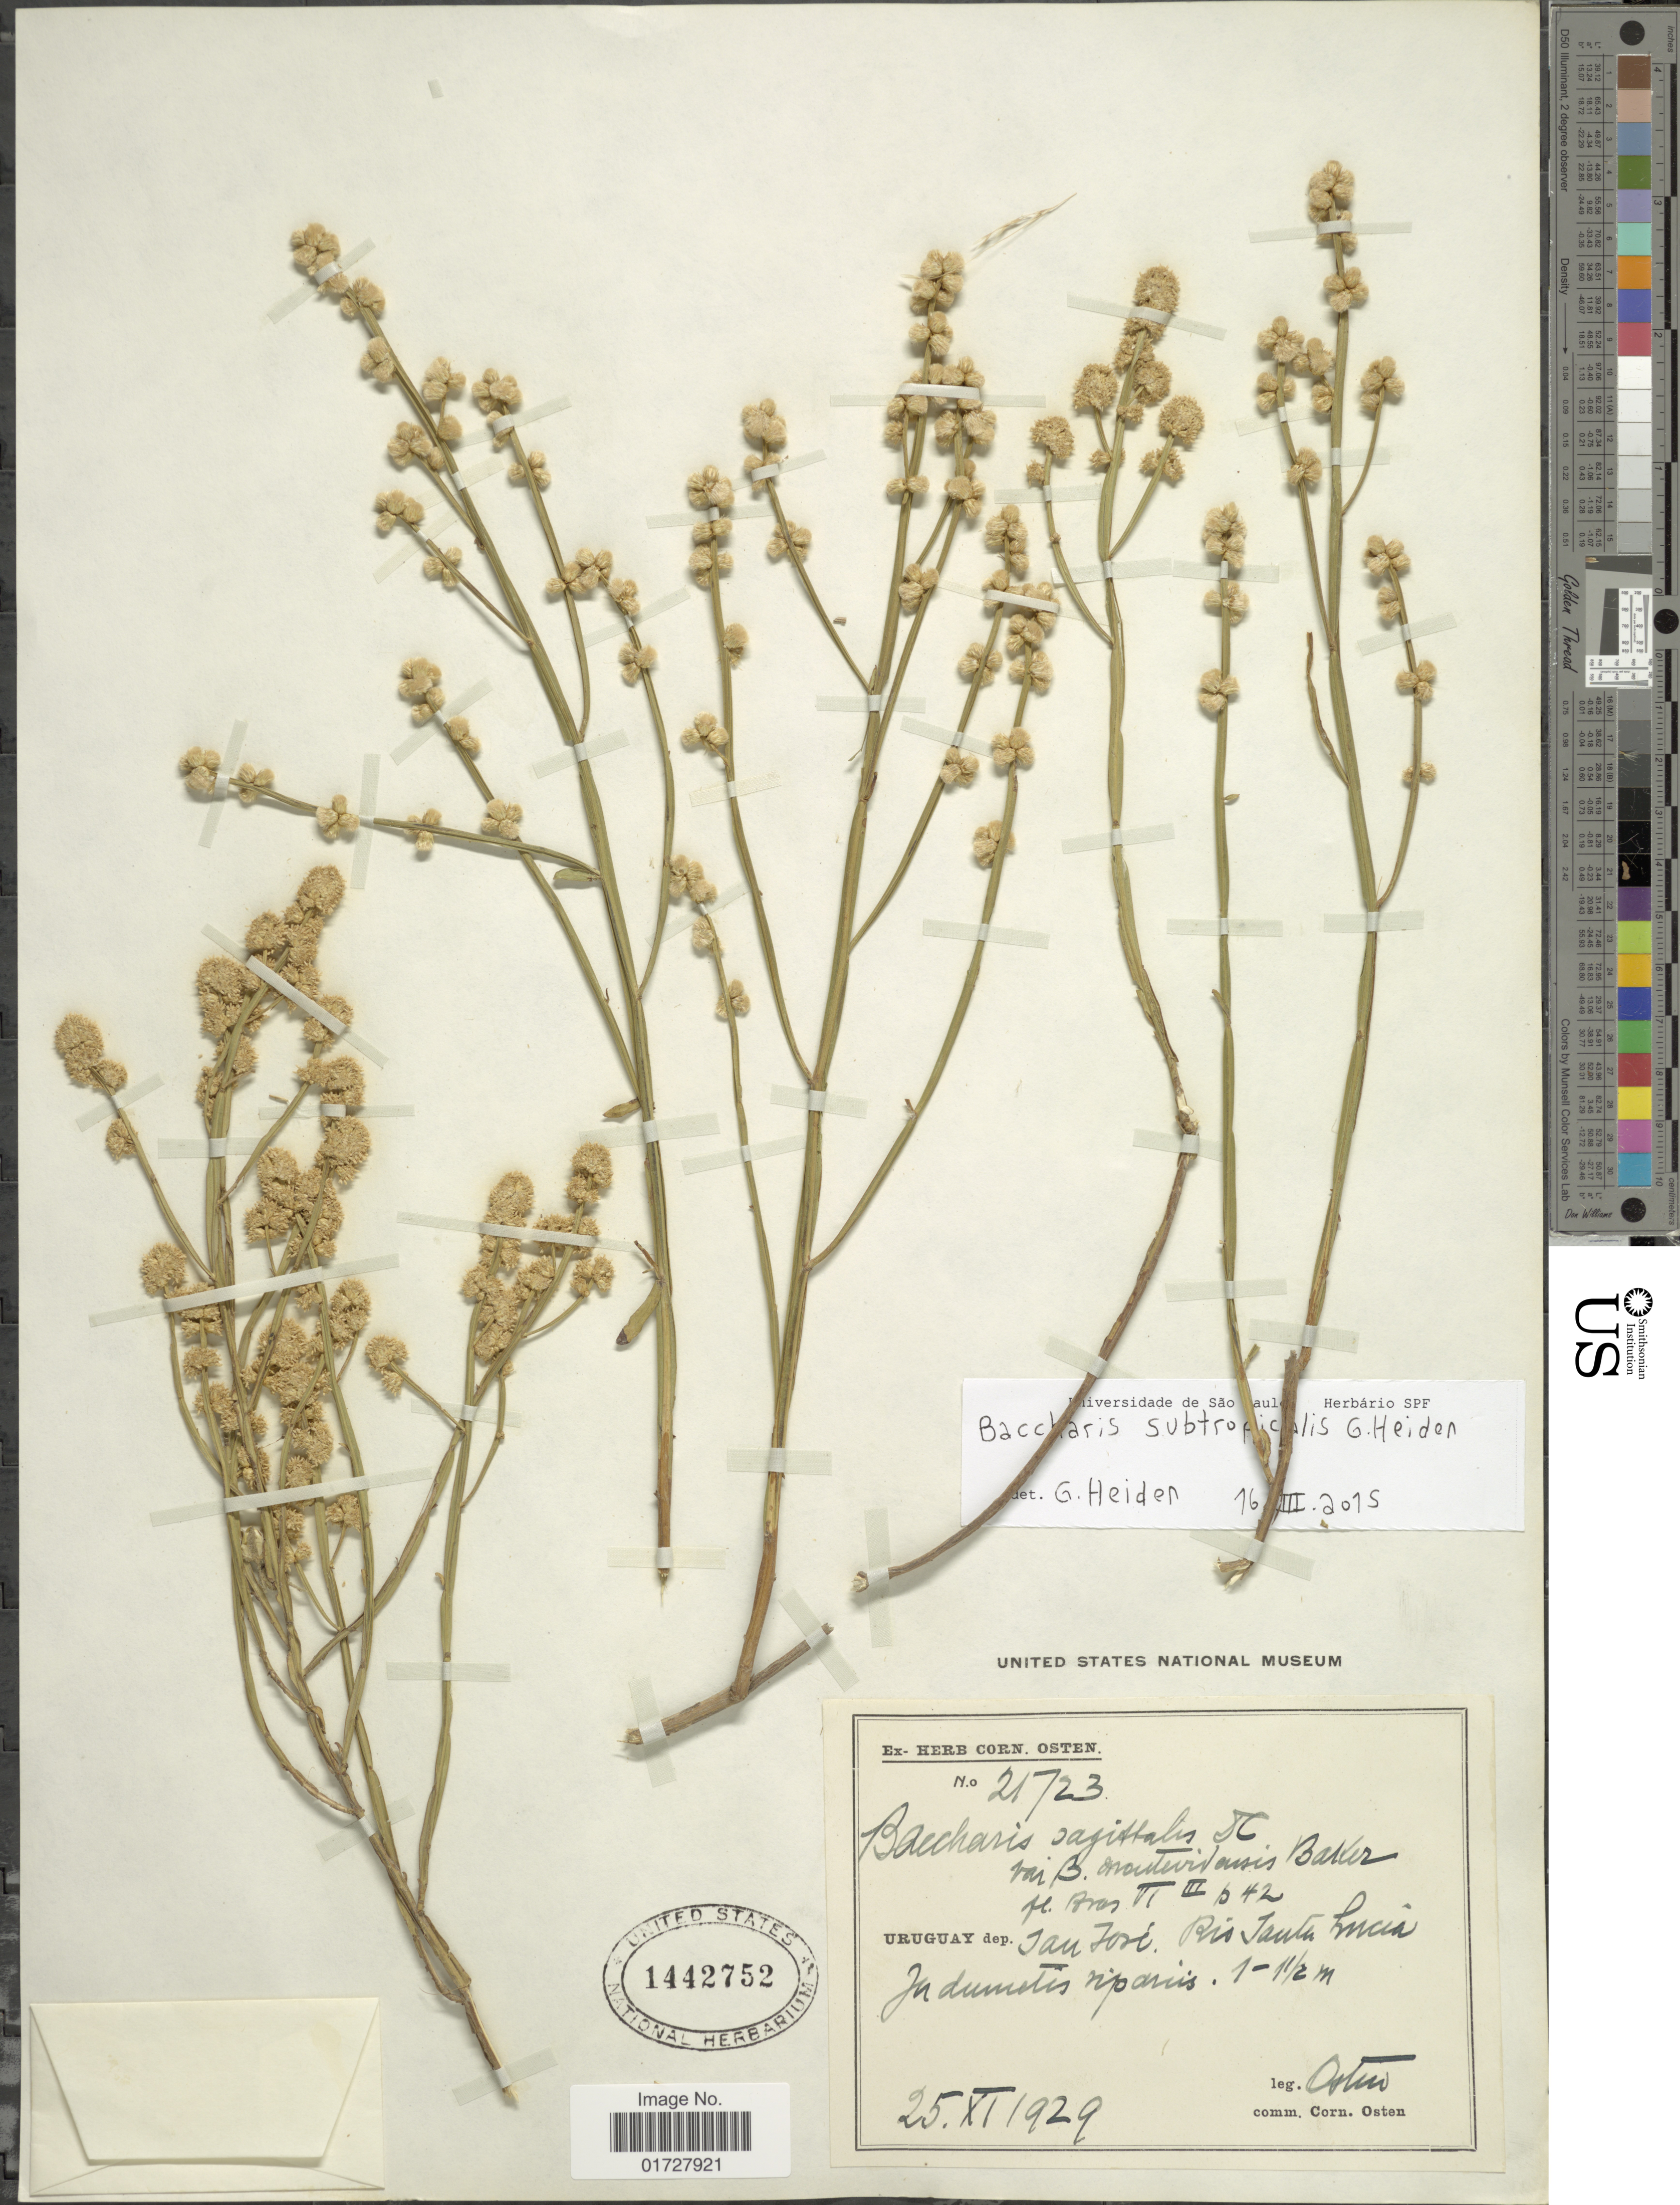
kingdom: Plantae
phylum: Tracheophyta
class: Magnoliopsida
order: Asterales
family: Asteraceae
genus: Baccharis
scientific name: Baccharis subtropicalis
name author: G. Heiden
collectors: C. Osten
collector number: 21723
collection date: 1929-11-25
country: Uruguay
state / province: San Jose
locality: Rio Santa Lucia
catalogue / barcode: US 1442752